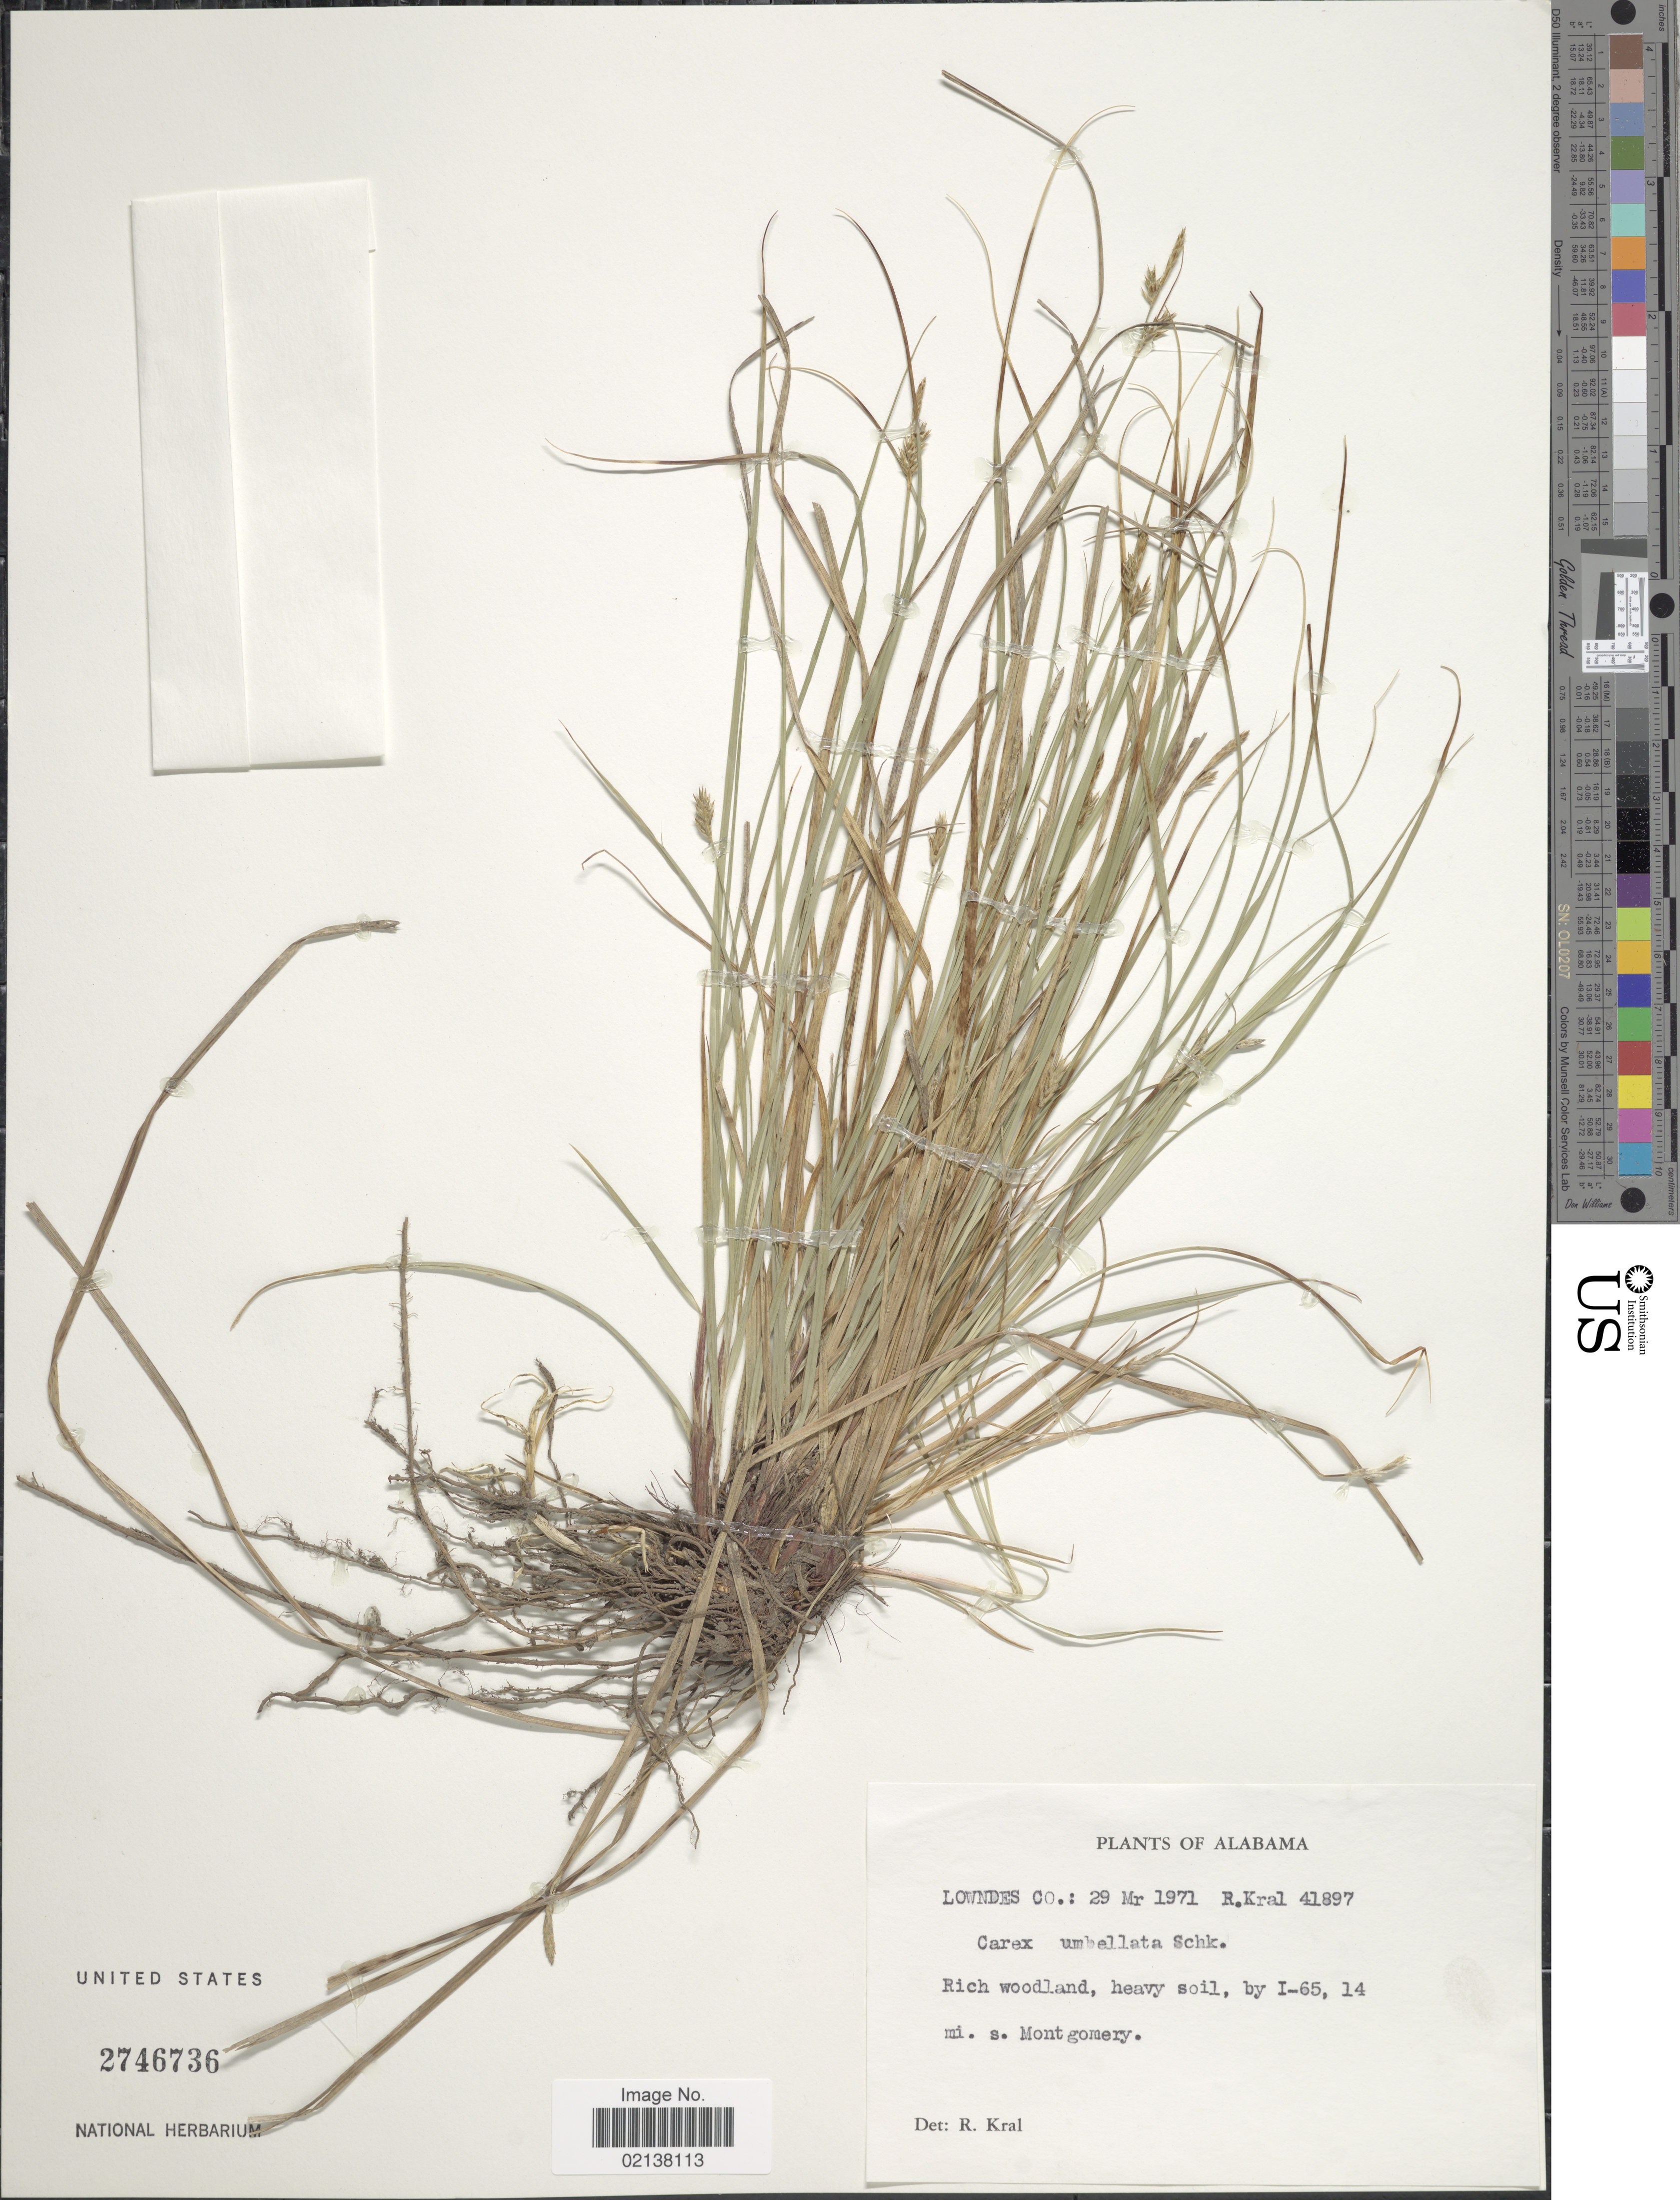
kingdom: Plantae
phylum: Tracheophyta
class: Liliopsida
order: Poales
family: Cyperaceae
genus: Carex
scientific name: Carex umbellata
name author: Schkuhr ex Willd.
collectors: R. Kral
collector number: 41897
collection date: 1971-03-29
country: United States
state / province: Alabama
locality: Rich woodland, heavy soil, mi. s. Montgomery. Lowendes Co.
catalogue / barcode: US 2746736